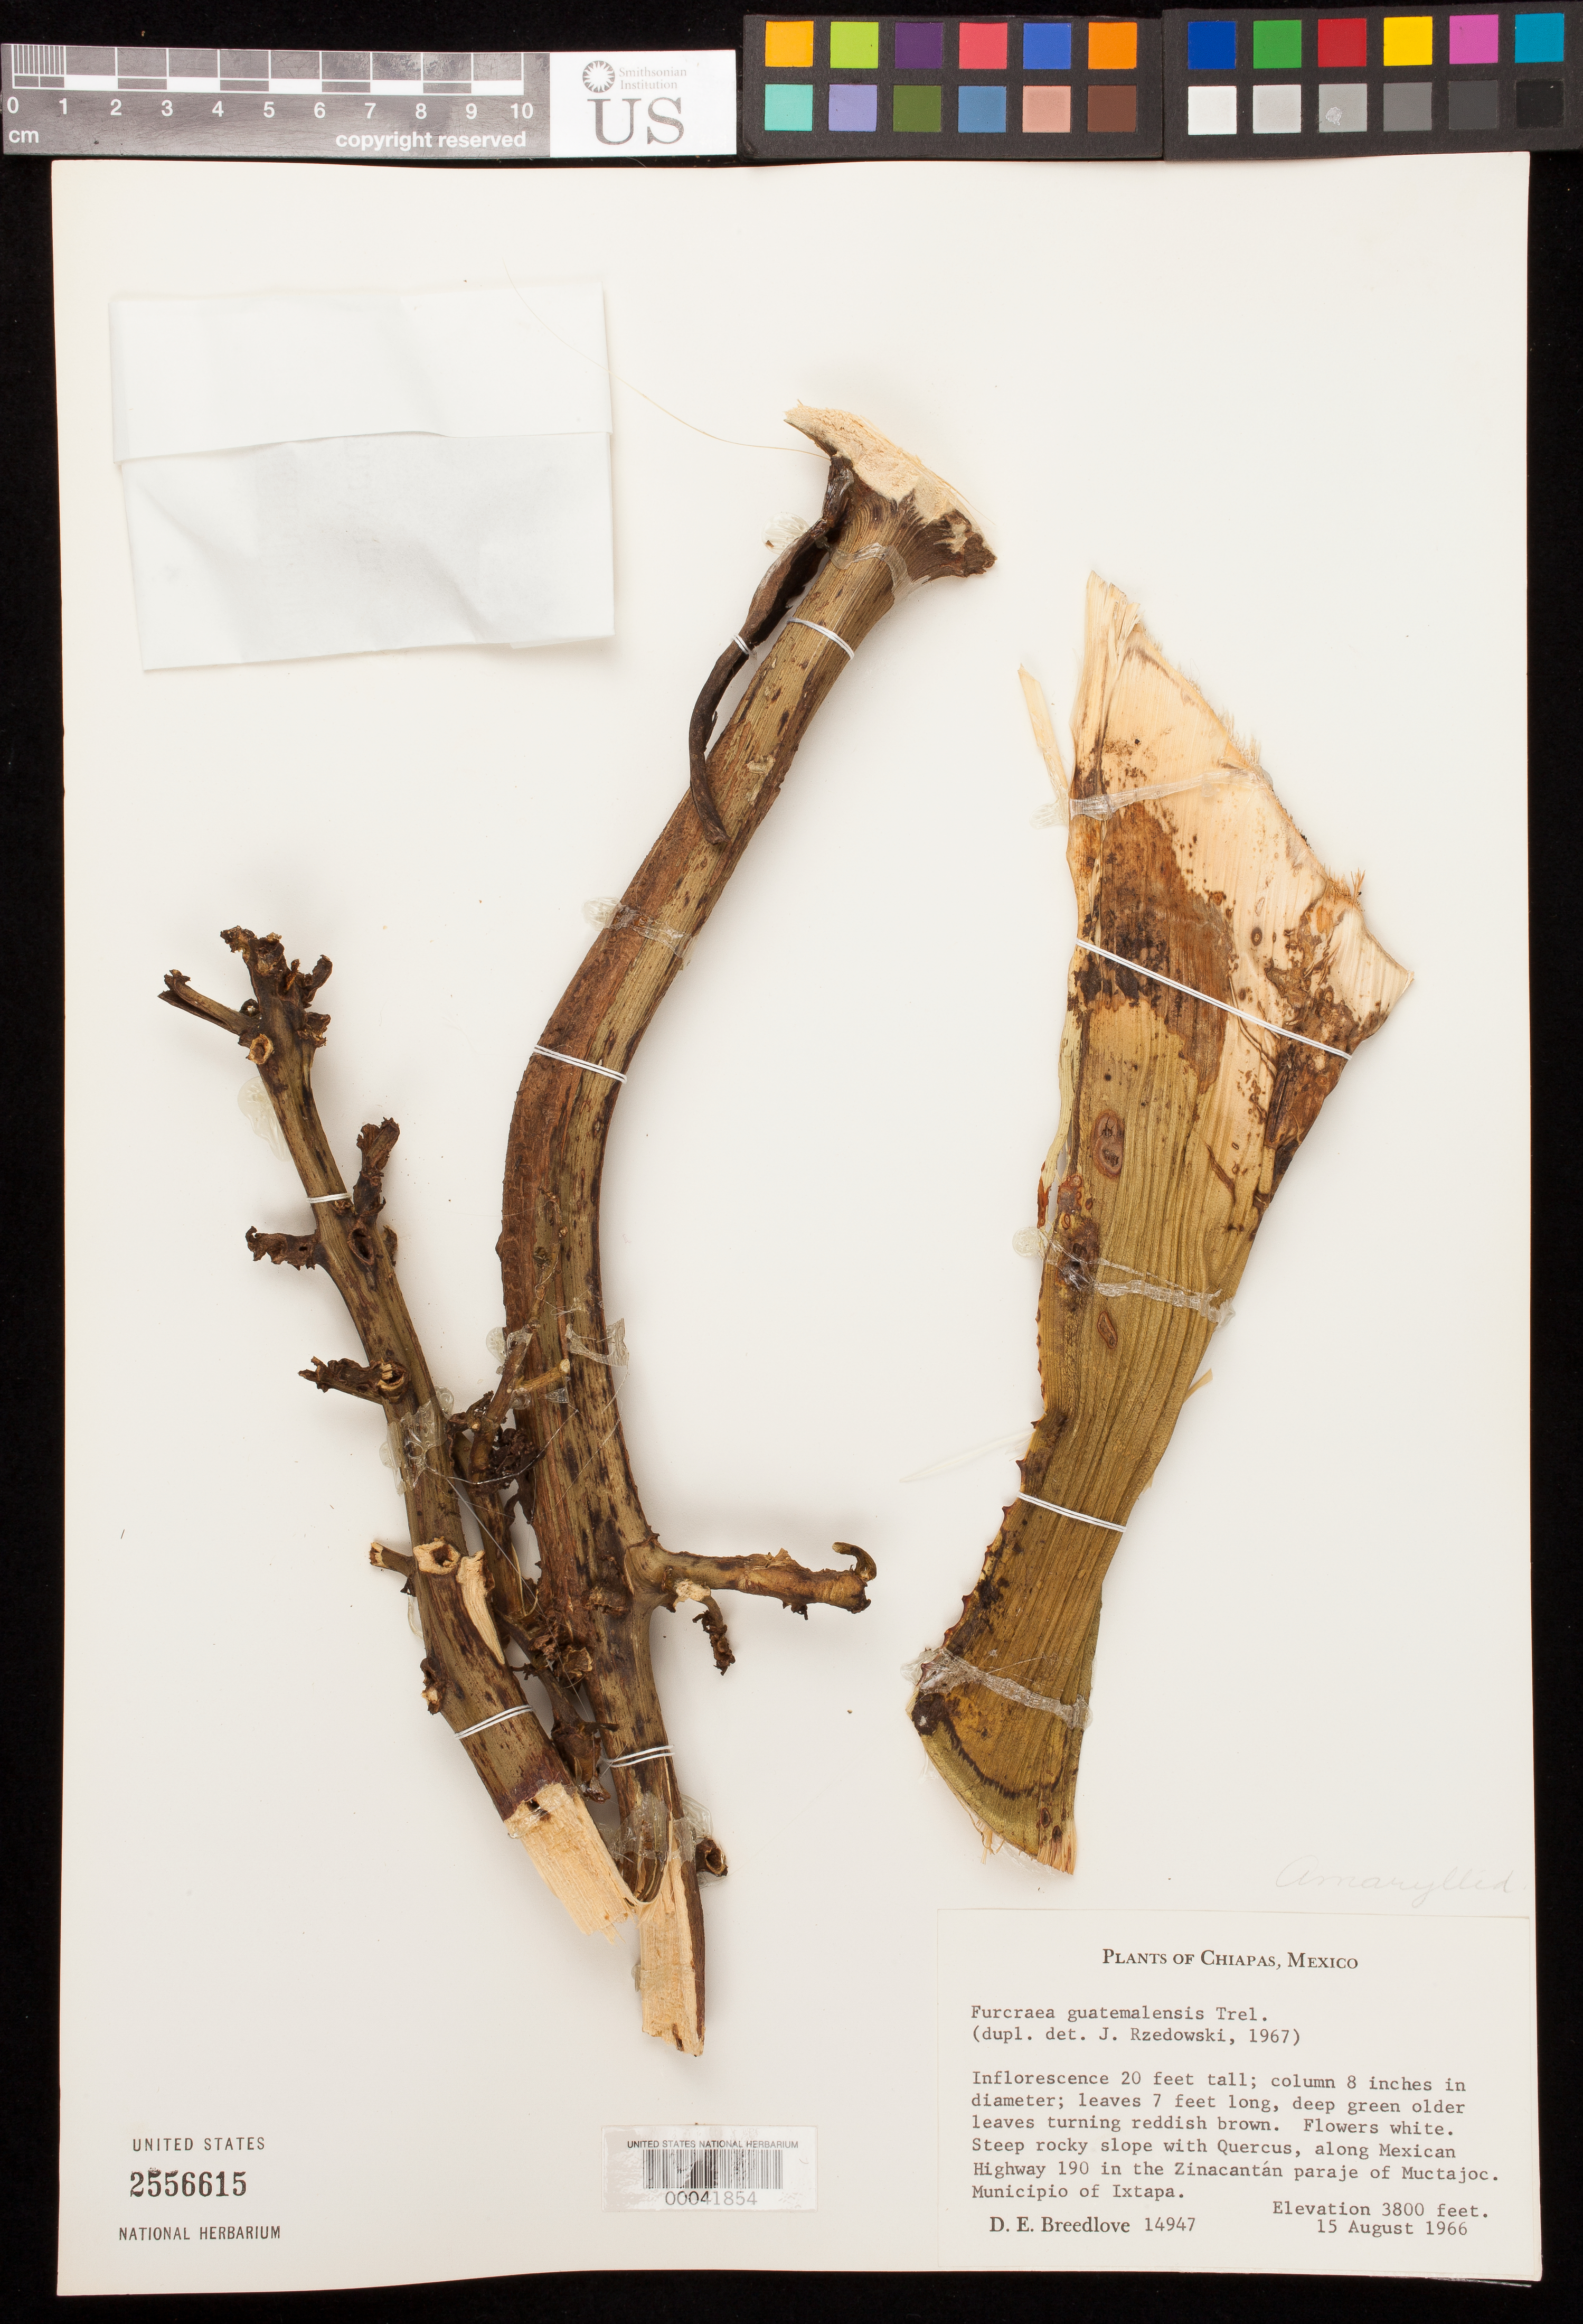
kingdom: Plantae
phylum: Tracheophyta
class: Liliopsida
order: Asparagales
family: Asparagaceae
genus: Furcraea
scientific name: Furcraea guatemalensis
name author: Trel.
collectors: D. E. Breedlove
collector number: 14947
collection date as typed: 15 Aug 1966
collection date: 1966-08-15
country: Mexico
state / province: Chiapas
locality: Ixtapa, Mexican highway 190 in Zinancantán, paraje of Muctajoc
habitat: Steep rocky slope with quercus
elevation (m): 1158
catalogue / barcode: US 2556615